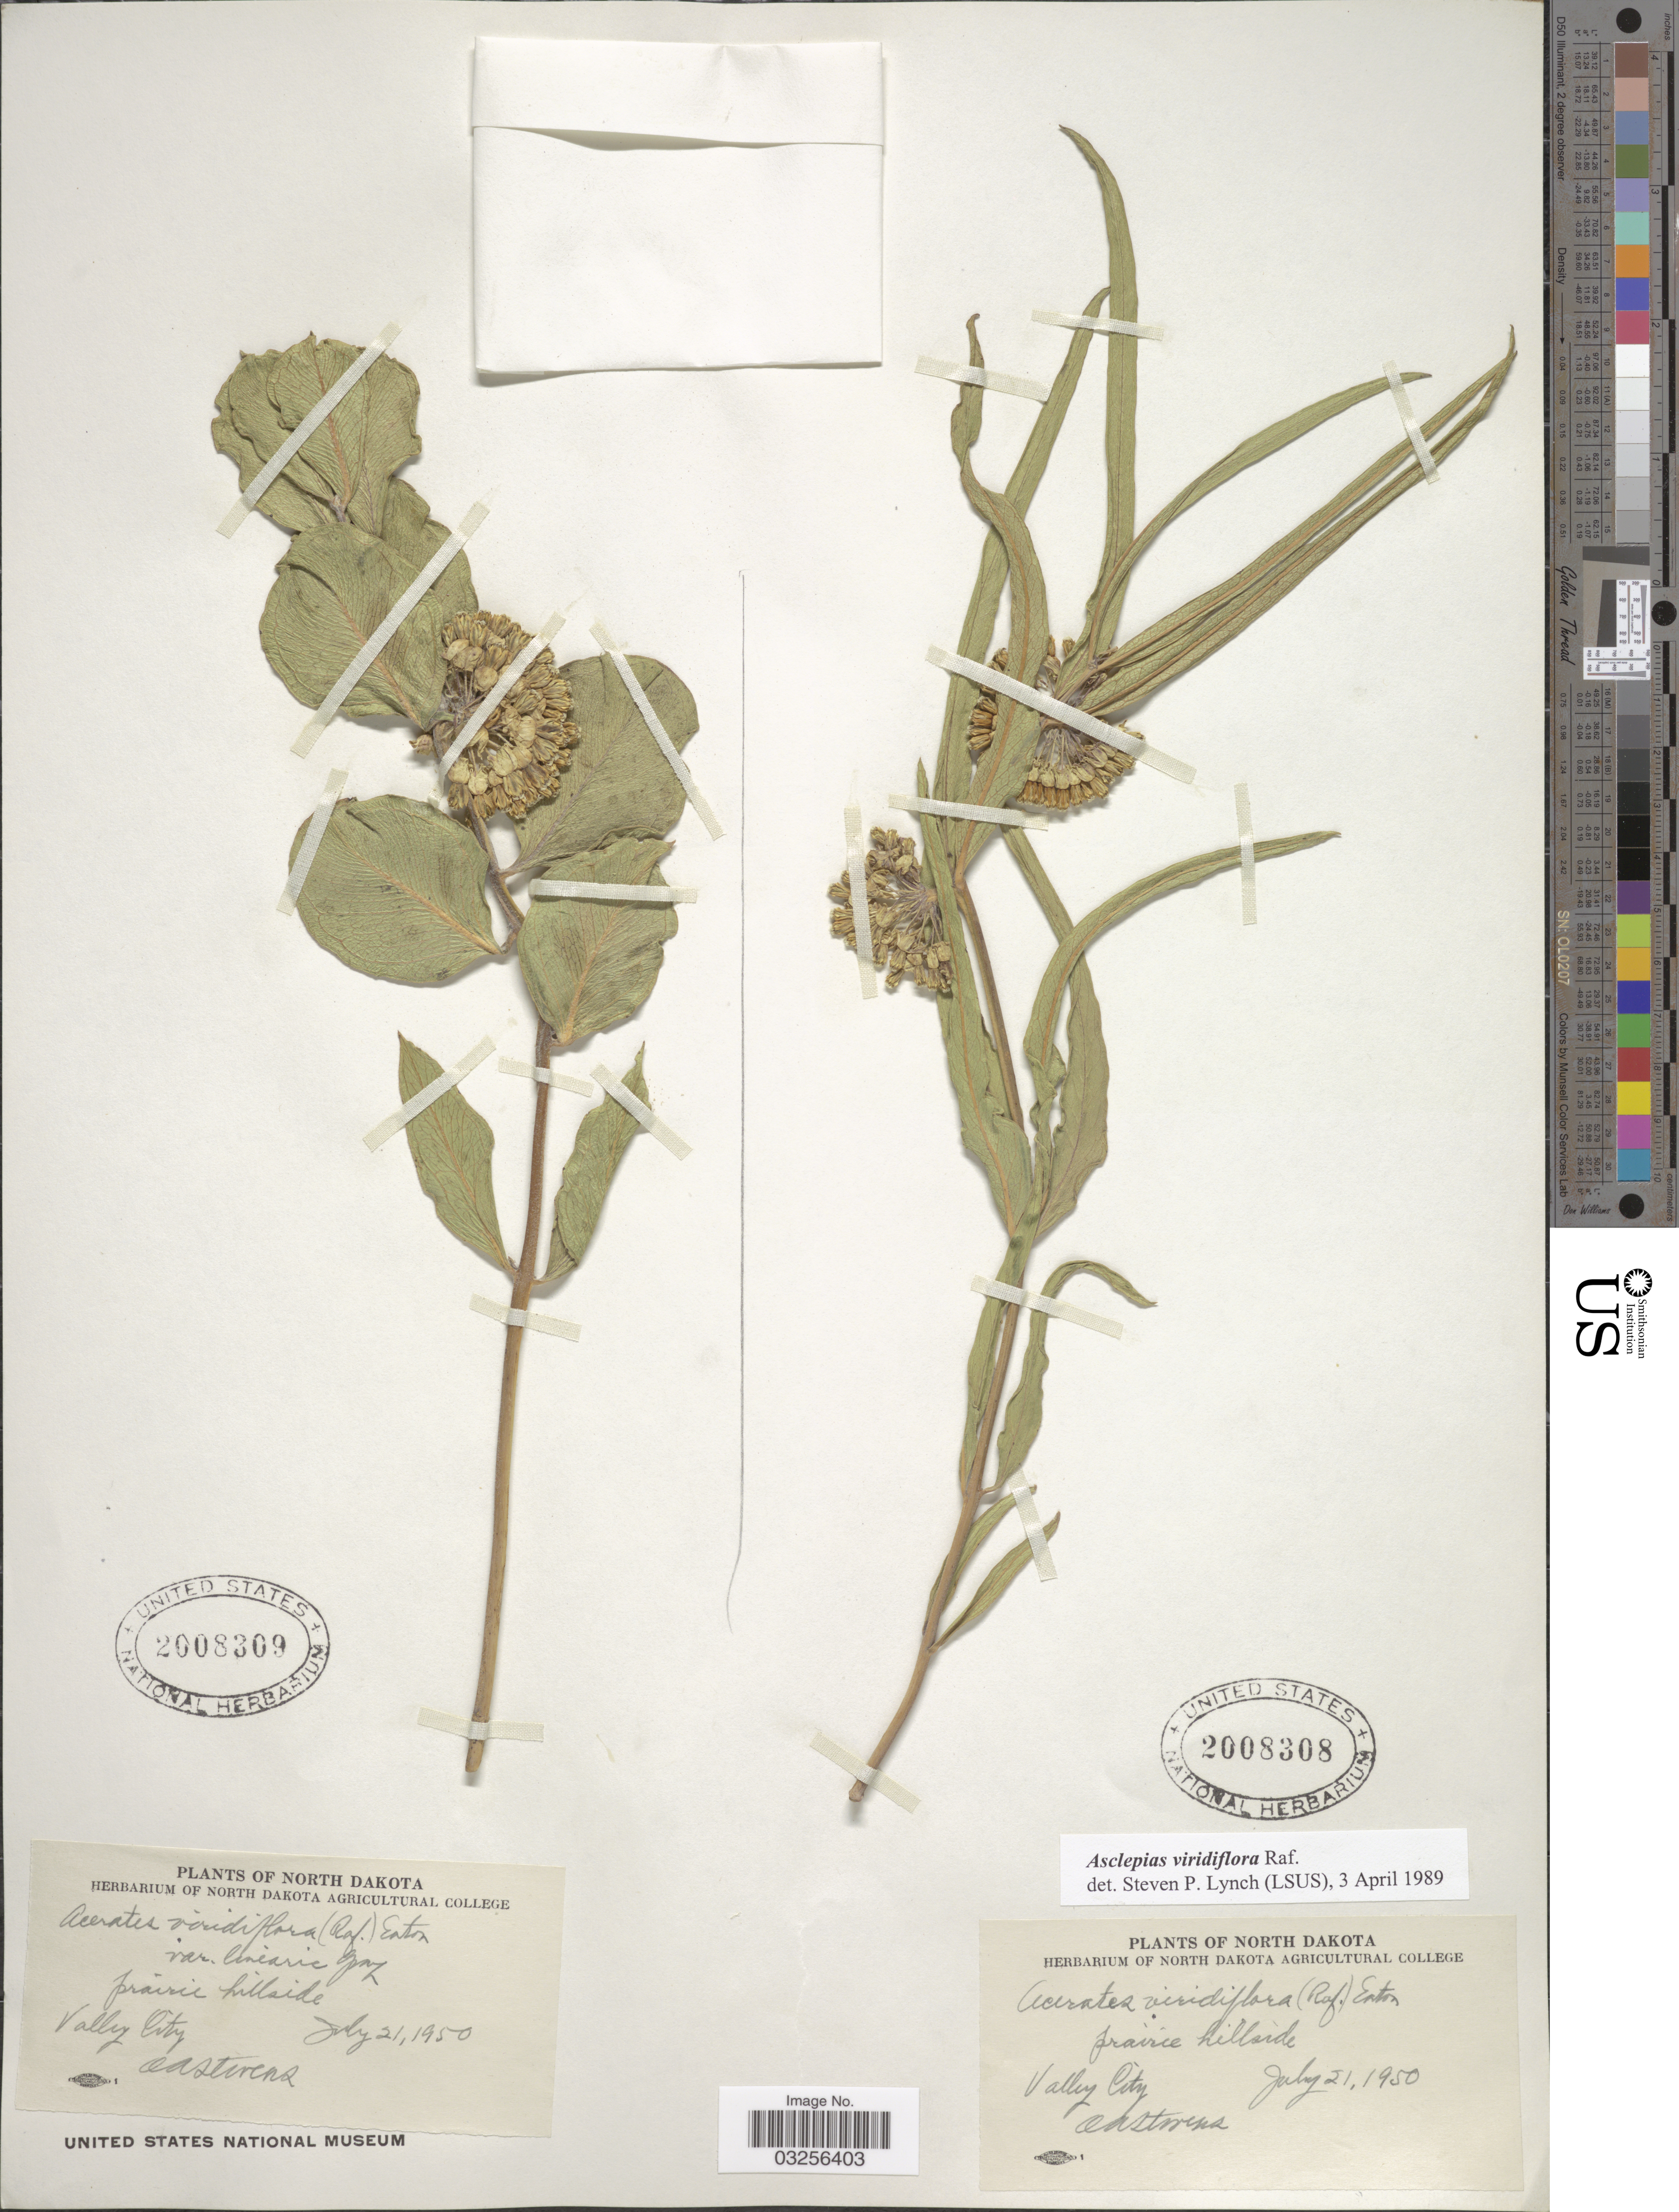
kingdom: Plantae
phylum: Tracheophyta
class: Magnoliopsida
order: Gentianales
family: Apocynaceae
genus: Asclepias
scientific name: Asclepias viridiflora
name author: Raf.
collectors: O. A. Stevens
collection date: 1950-07-21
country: United States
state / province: North Dakota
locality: Valley City.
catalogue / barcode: US 2008308